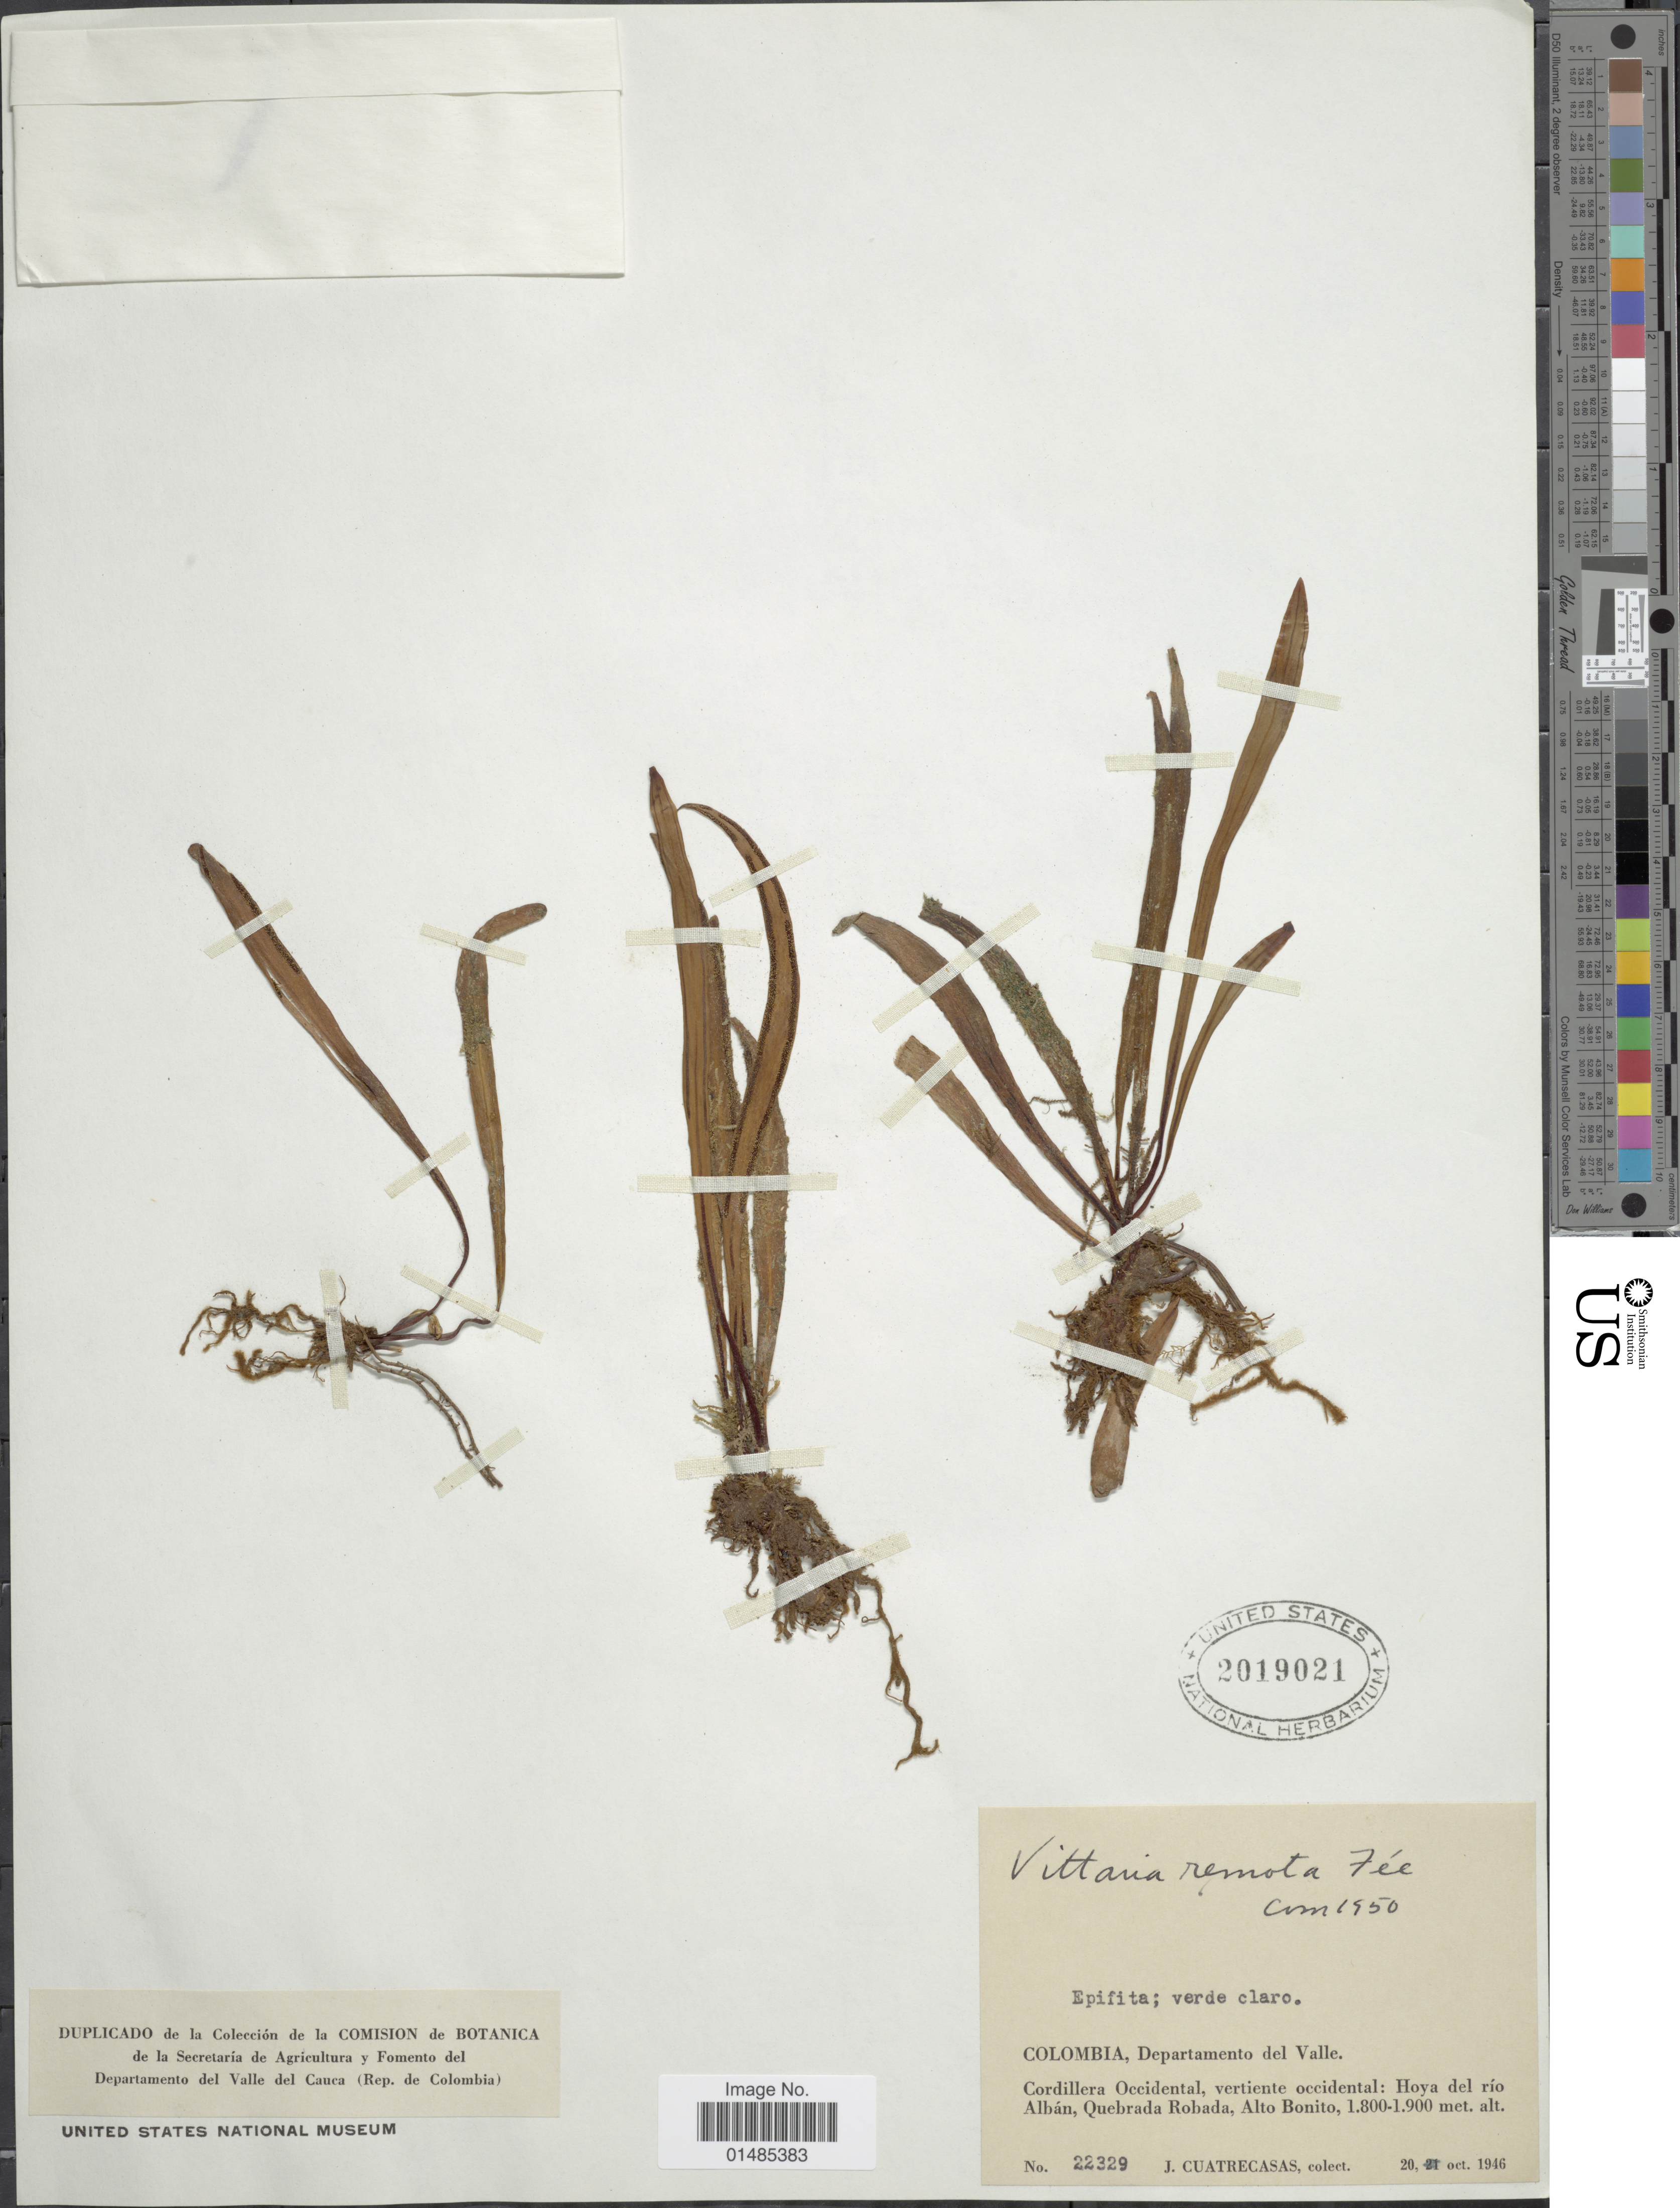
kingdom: Plantae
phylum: Tracheophyta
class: Polypodiopsida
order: Polypodiales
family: Pteridaceae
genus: Radiovittaria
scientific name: Radiovittaria remota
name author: (Fée) E.H. Crane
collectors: J. Cuatrecasas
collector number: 22329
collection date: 1946-10-20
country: Colombia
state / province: Valle del Cauca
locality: Departamento del Valle. Cordillera Occidental, vertiente occidental: Hoya del río Albán, Quebrada Robada, Alto Bonito.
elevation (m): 1800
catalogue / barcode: US 2019021